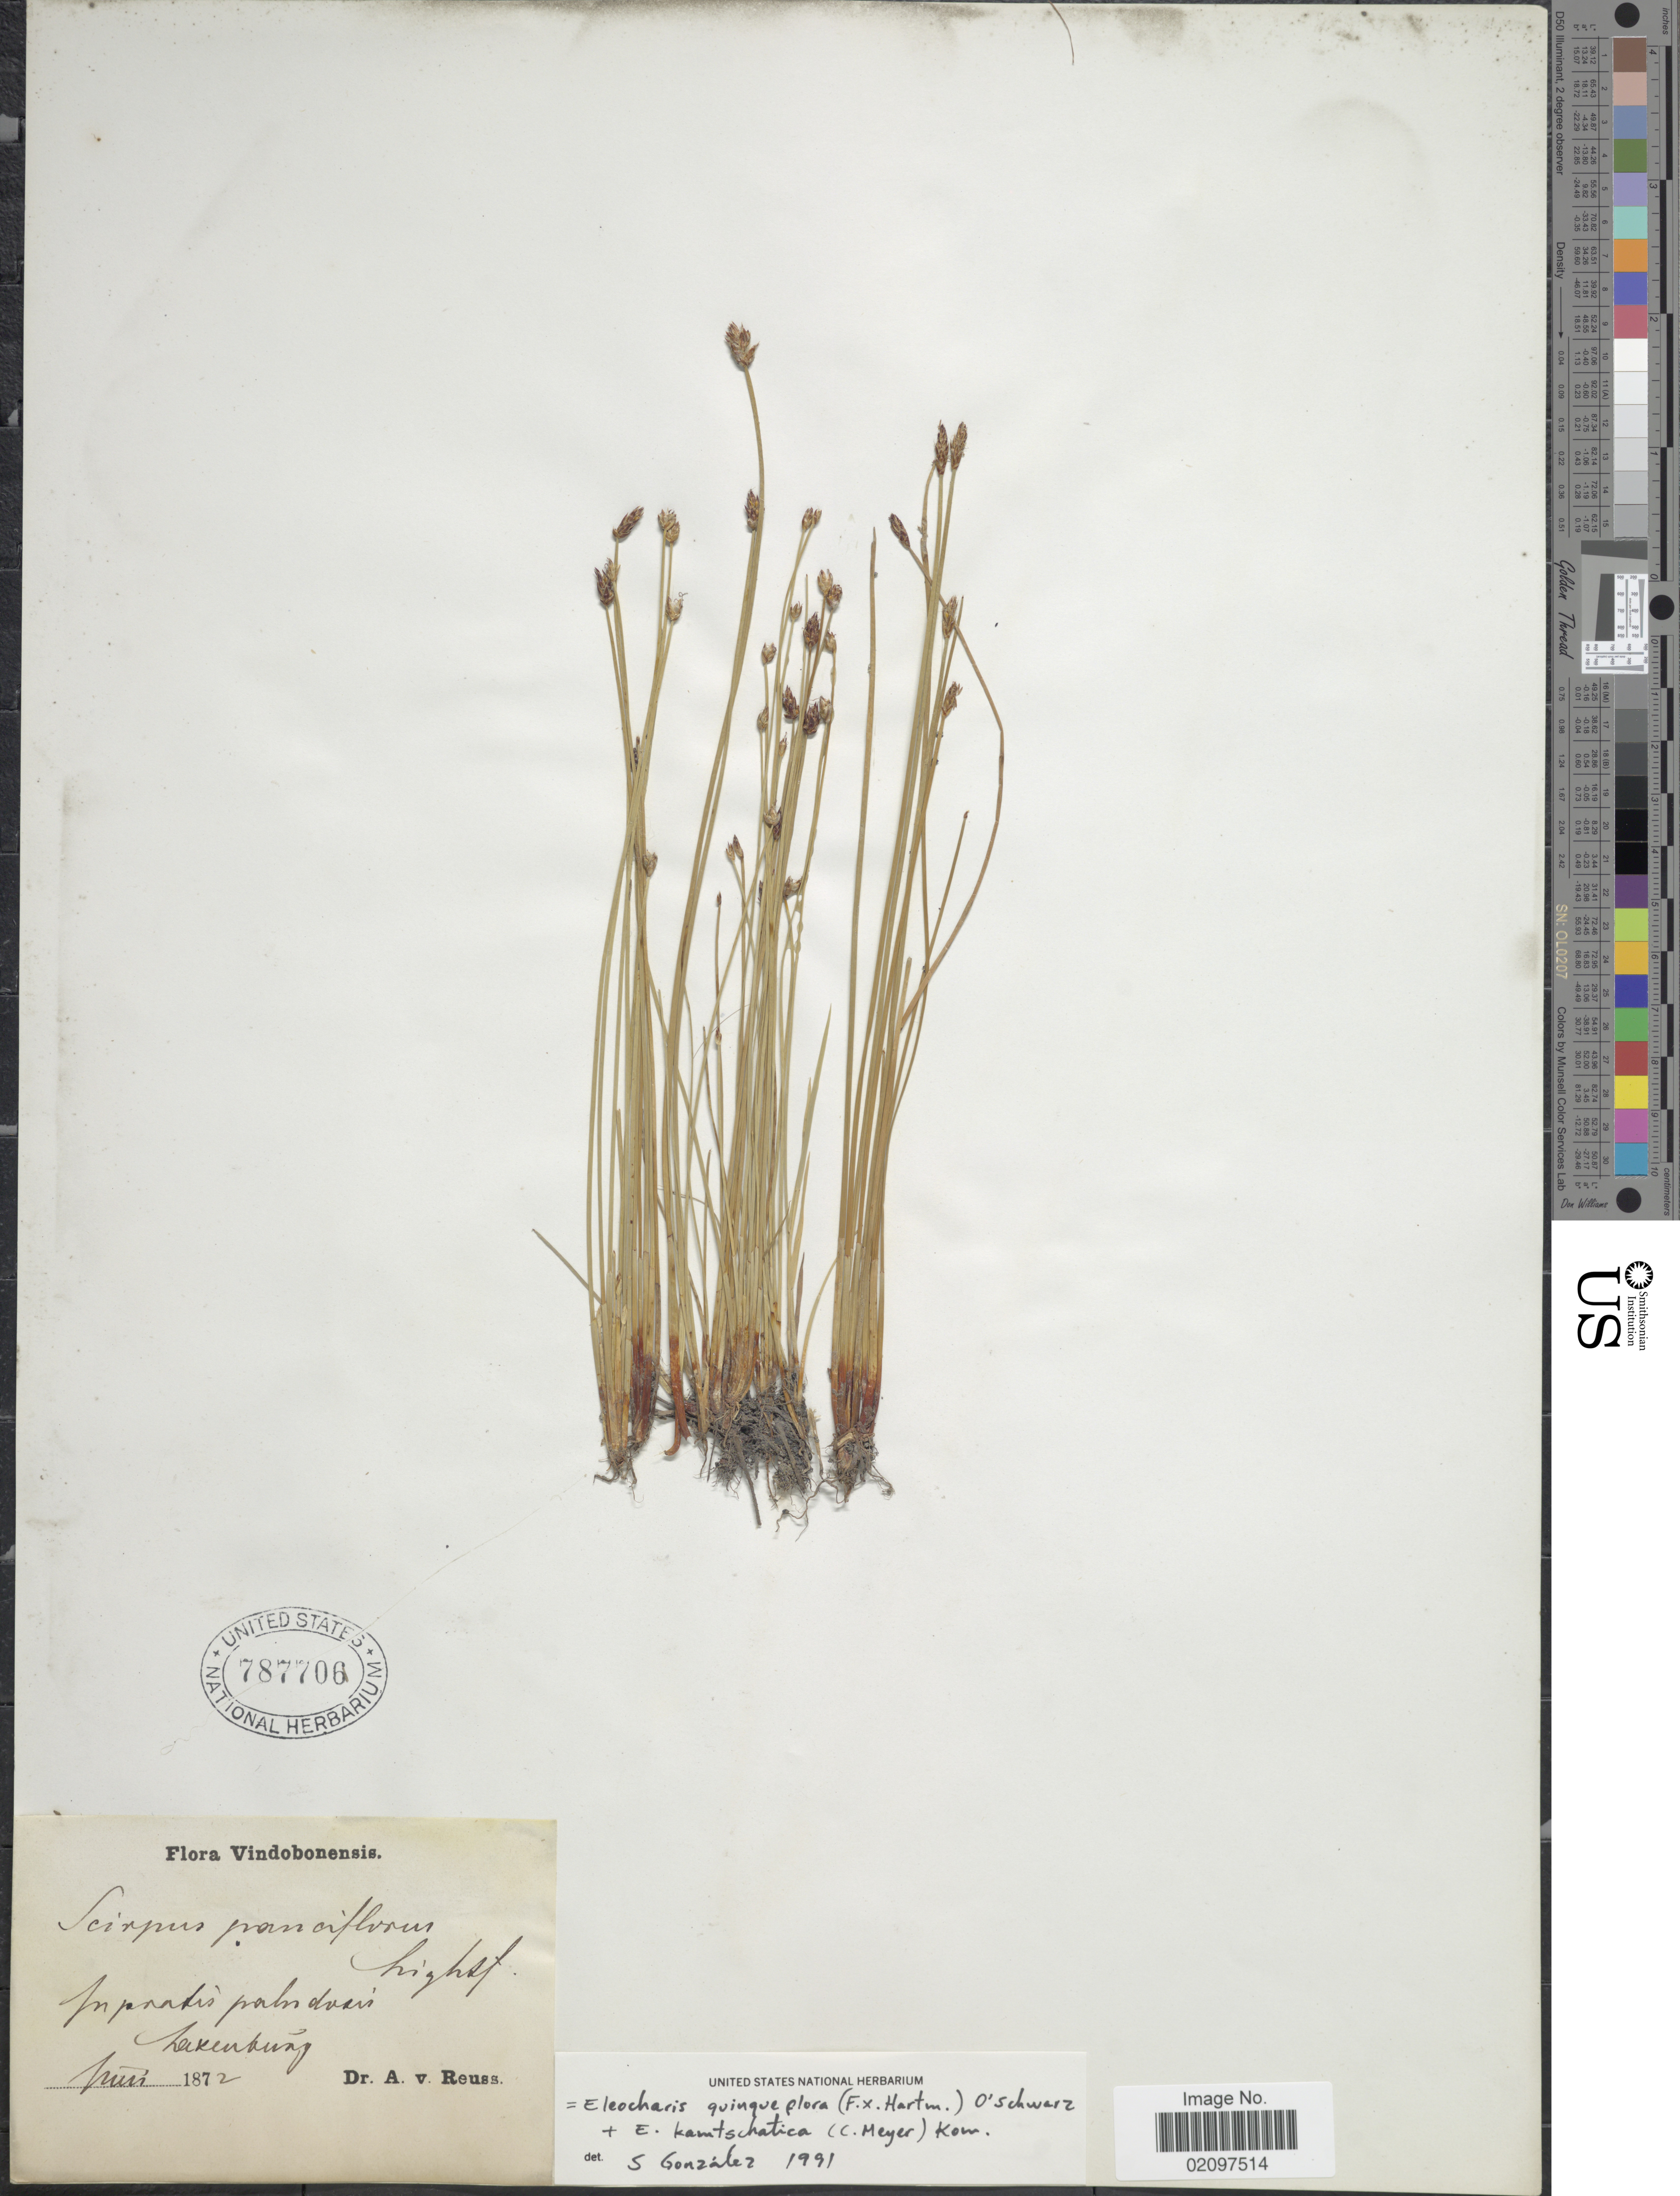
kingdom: Plantae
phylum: Tracheophyta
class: Liliopsida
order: Poales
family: Cyperaceae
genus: Eleocharis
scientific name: Eleocharis quinqueflora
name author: (Hartmann) O. Schwarz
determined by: Gonzalez, Sophie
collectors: A. Reuss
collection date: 1872-06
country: Luxembourg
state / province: Luxembourg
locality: Vindobonensis, In pratis paludosis Luxemburg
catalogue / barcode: US 787706